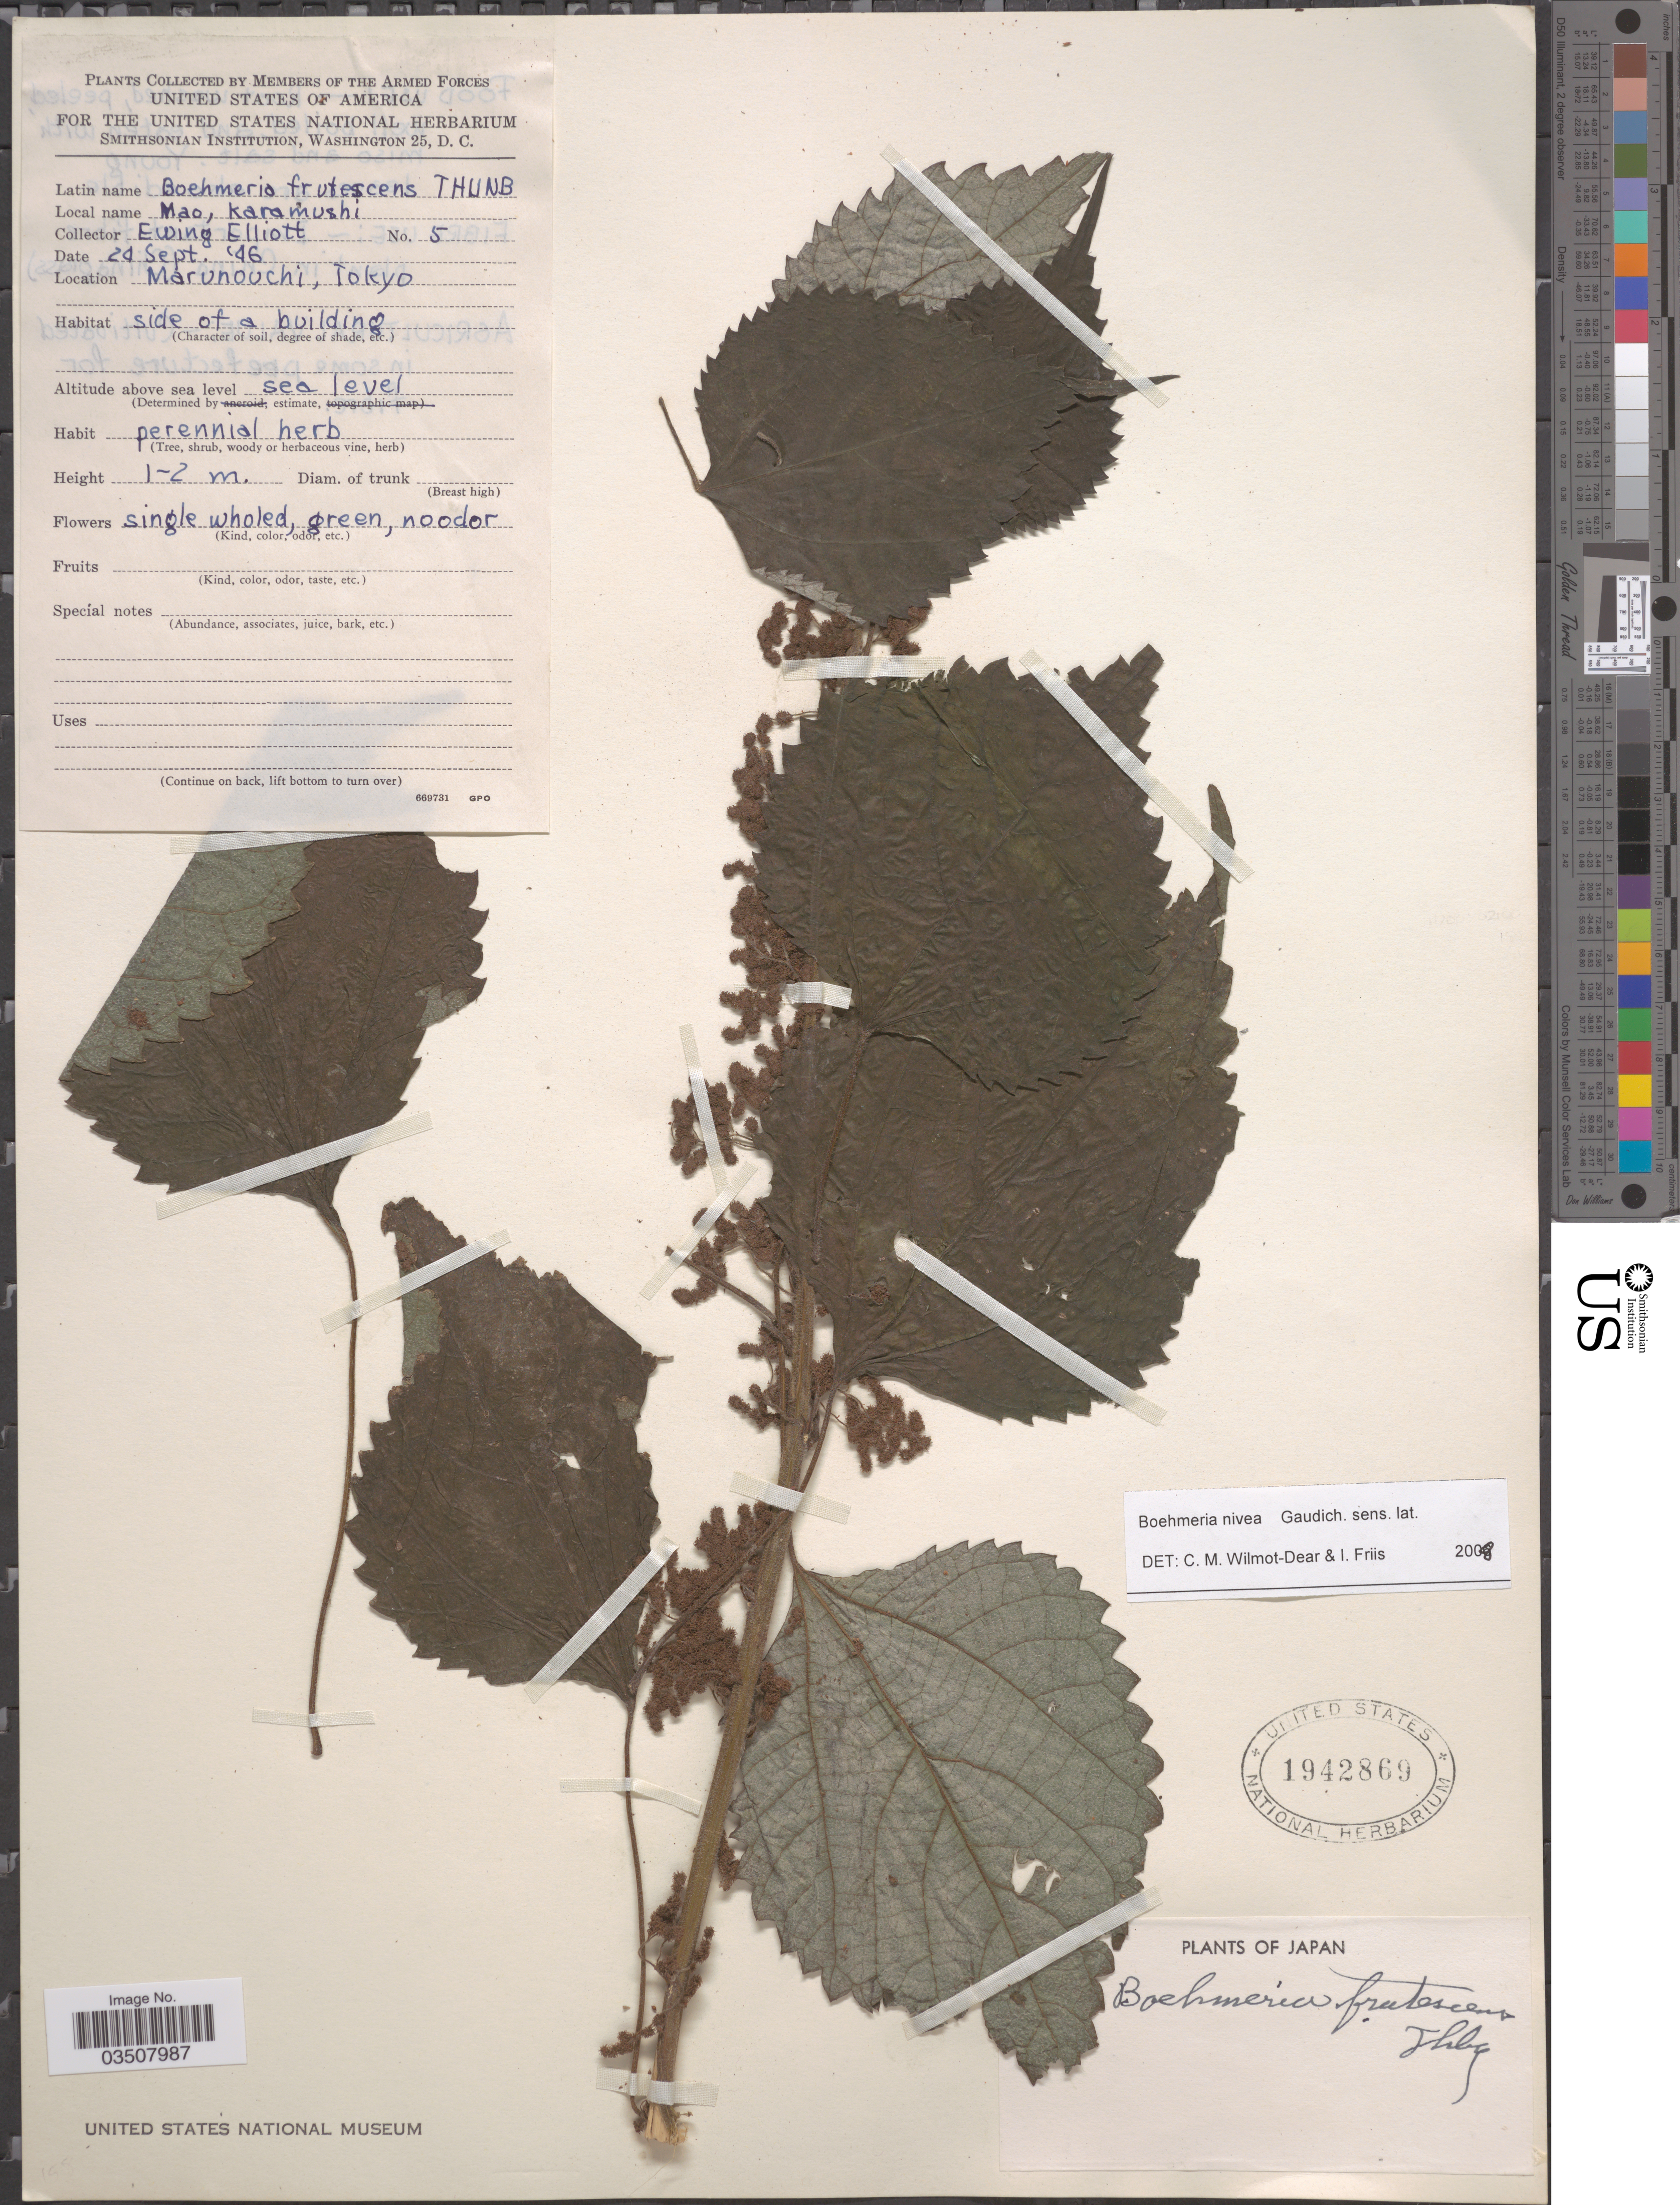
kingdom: Plantae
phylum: Tracheophyta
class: Magnoliopsida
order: Rosales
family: Urticaceae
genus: Boehmeria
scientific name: Boehmeria nivea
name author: (L.) Gaudich.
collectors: E. Elliott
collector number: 5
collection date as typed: Transcribed d/m/y: 24/9/46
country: Japan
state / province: Tokyo, Federal City of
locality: Marunouchi, Tokyo. Side of a building.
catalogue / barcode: US 1942869